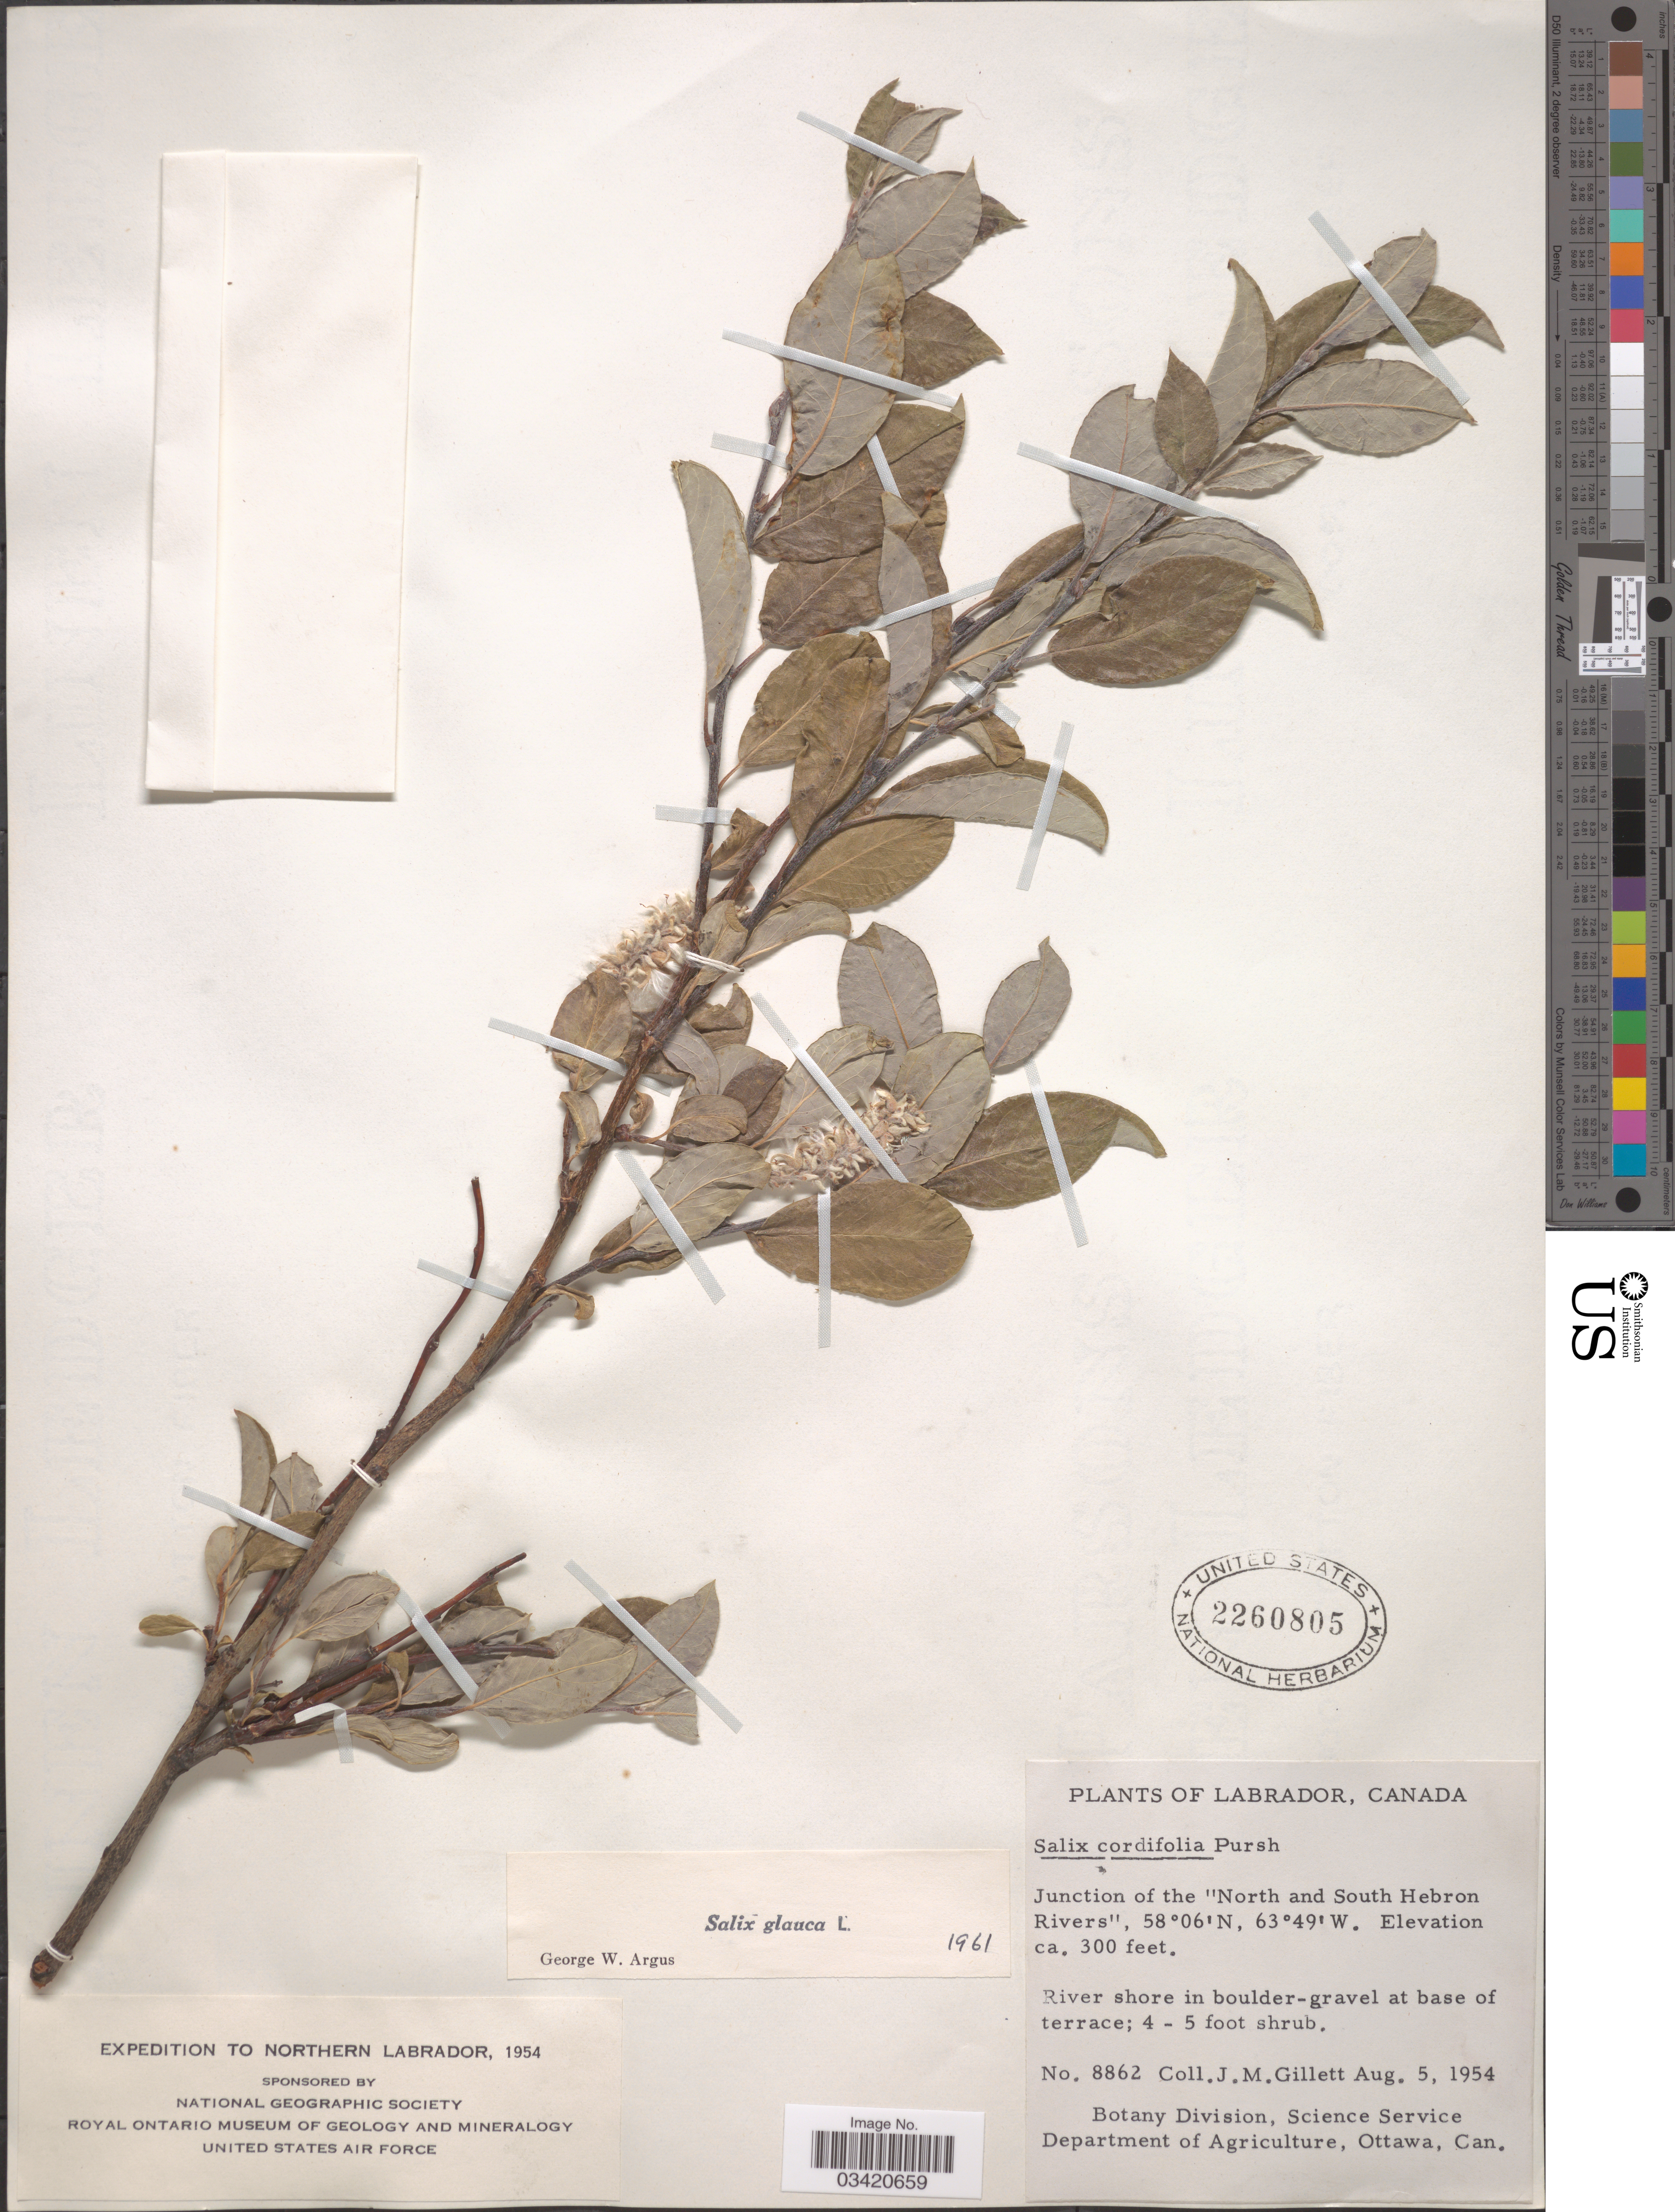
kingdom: Plantae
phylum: Tracheophyta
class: Magnoliopsida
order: Malpighiales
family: Salicaceae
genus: Salix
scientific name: Salix glauca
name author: L.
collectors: J. M. Gillett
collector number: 8862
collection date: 1954-08-05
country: Canada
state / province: Newfoundland and Labrador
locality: Northern Labrador. Junction of the "North and South Hebron Rivers".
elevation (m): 91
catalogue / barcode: US 2260805